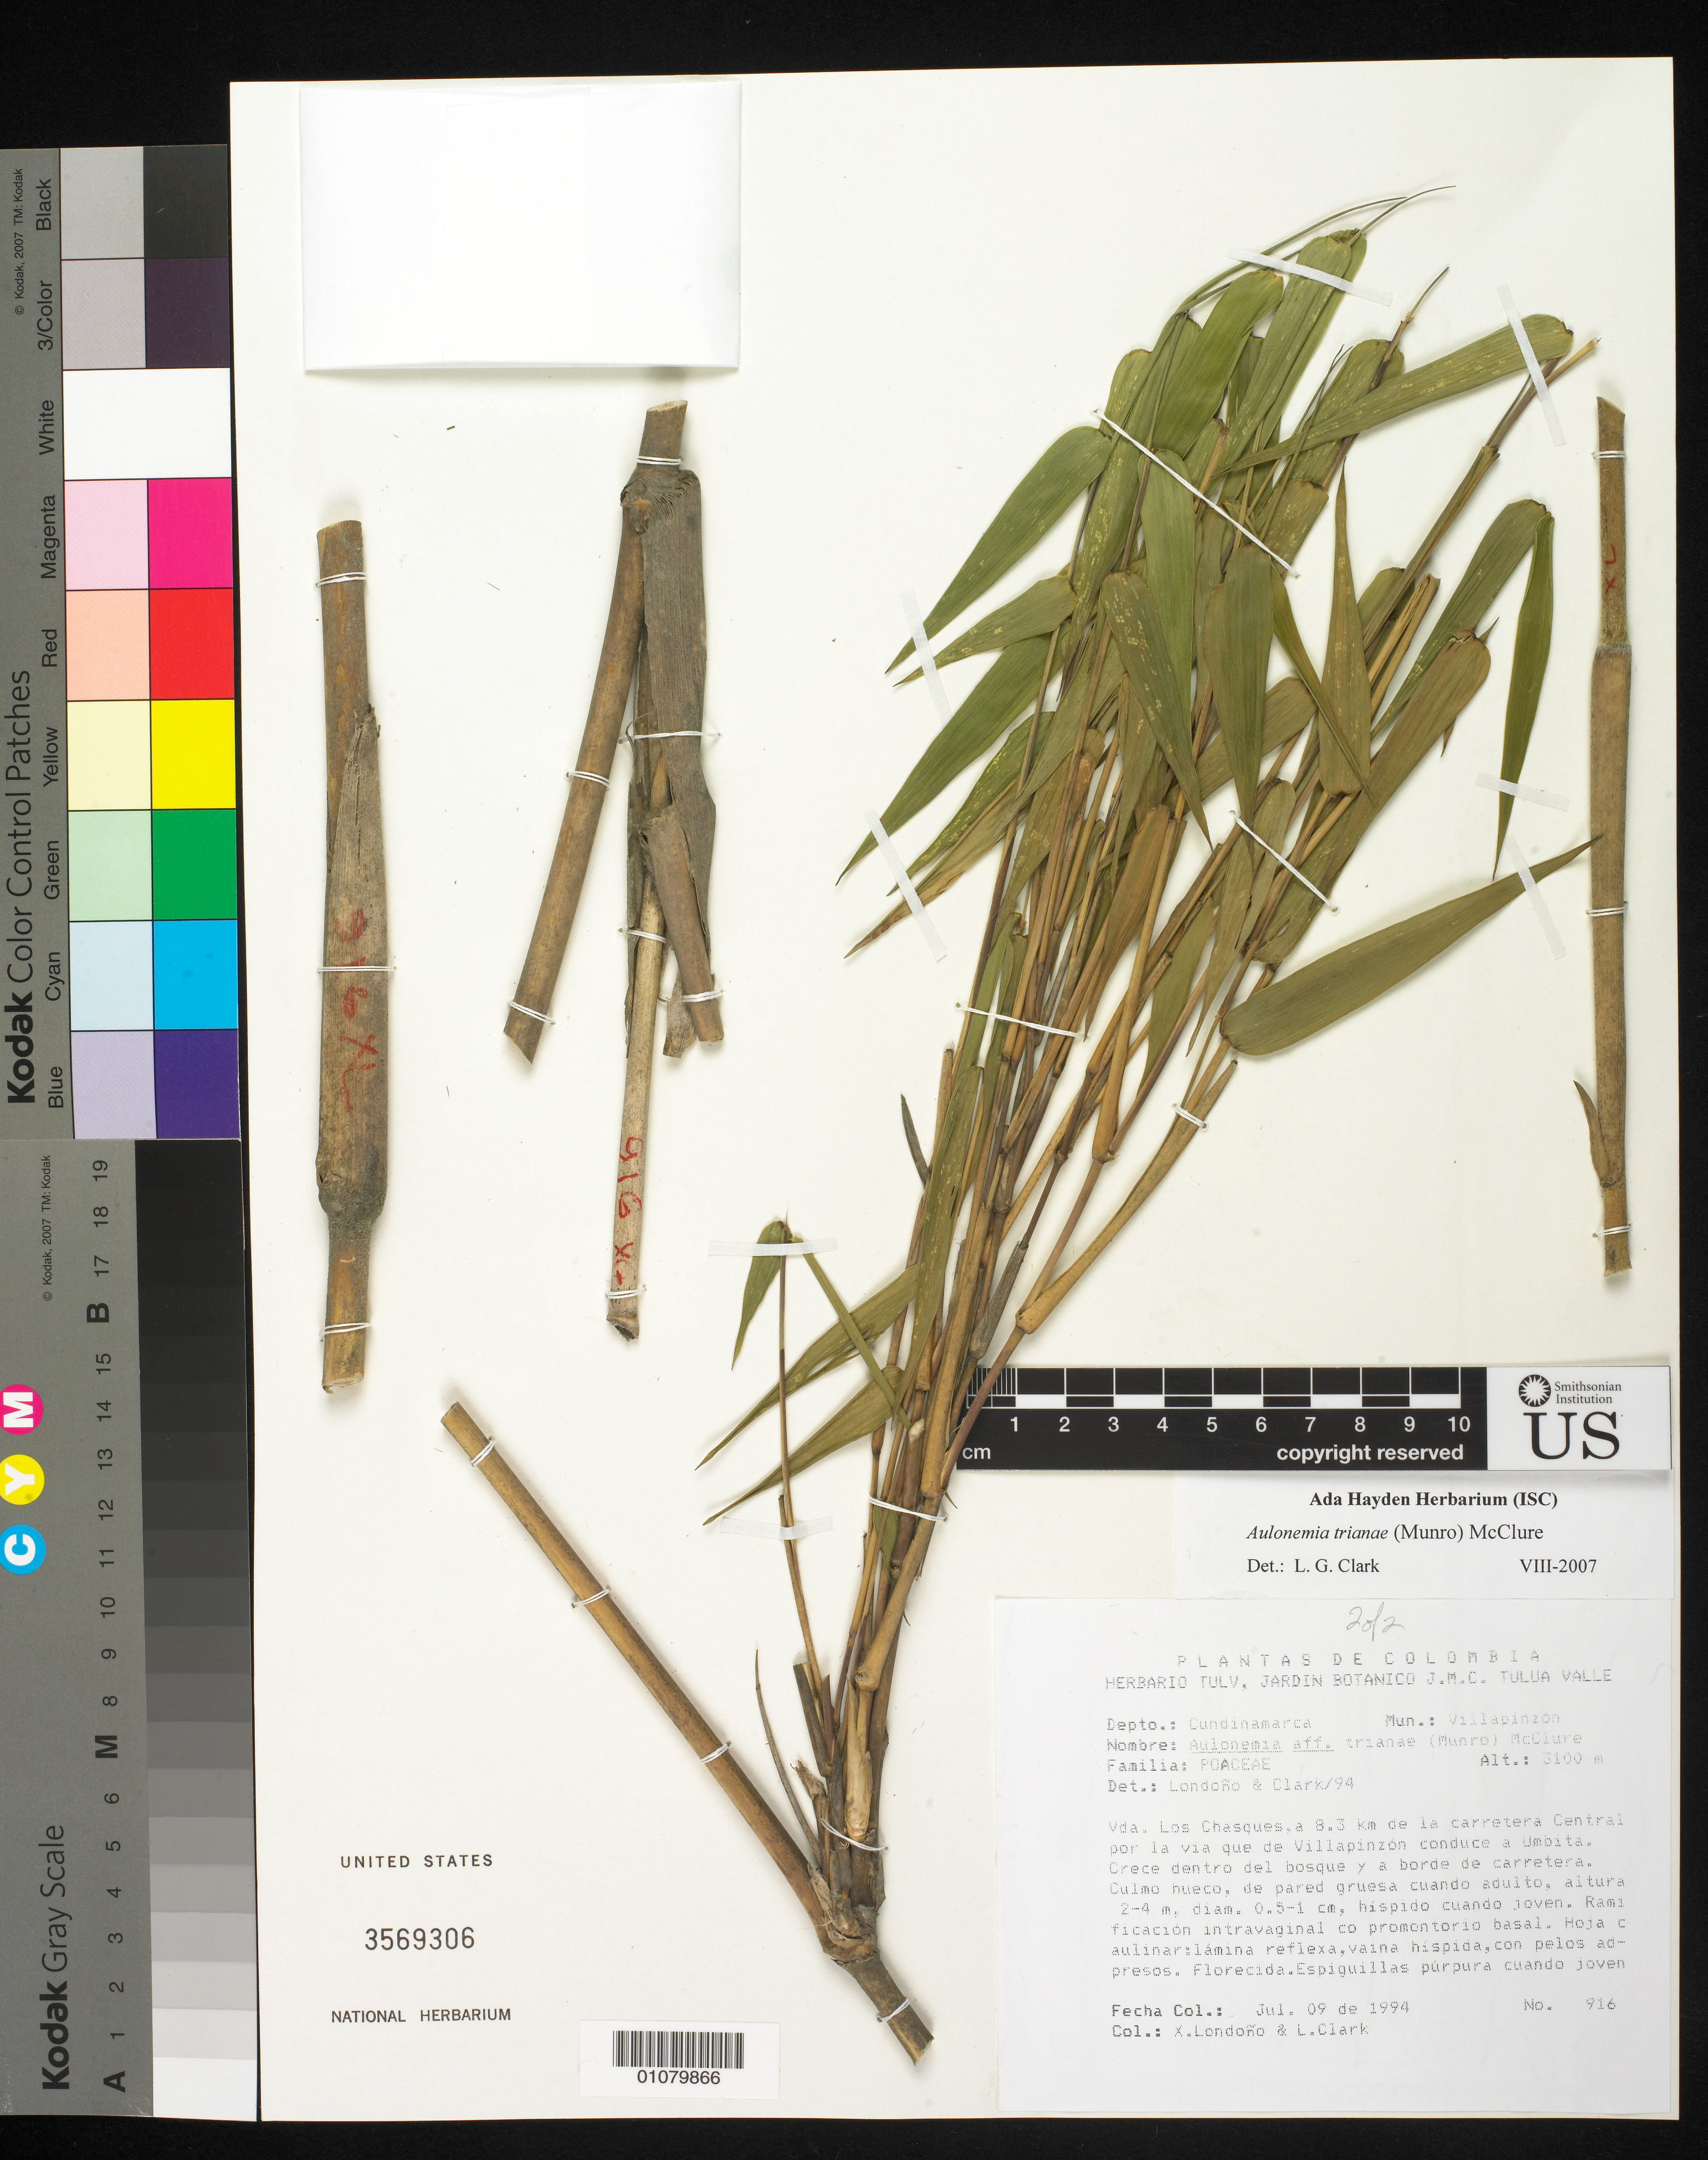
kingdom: Plantae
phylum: Tracheophyta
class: Liliopsida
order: Poales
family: Poaceae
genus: Aulonemia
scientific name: Aulonemia trianae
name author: (Munro) McClure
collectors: X. Londoño & L. Clark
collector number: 916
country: Colombia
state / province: Cundinamarca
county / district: Villapinzón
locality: Vda. Los Chasques, la carretera Central por la via que de Villapinzon conduce a umbita.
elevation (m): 3100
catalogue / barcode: US 3569306